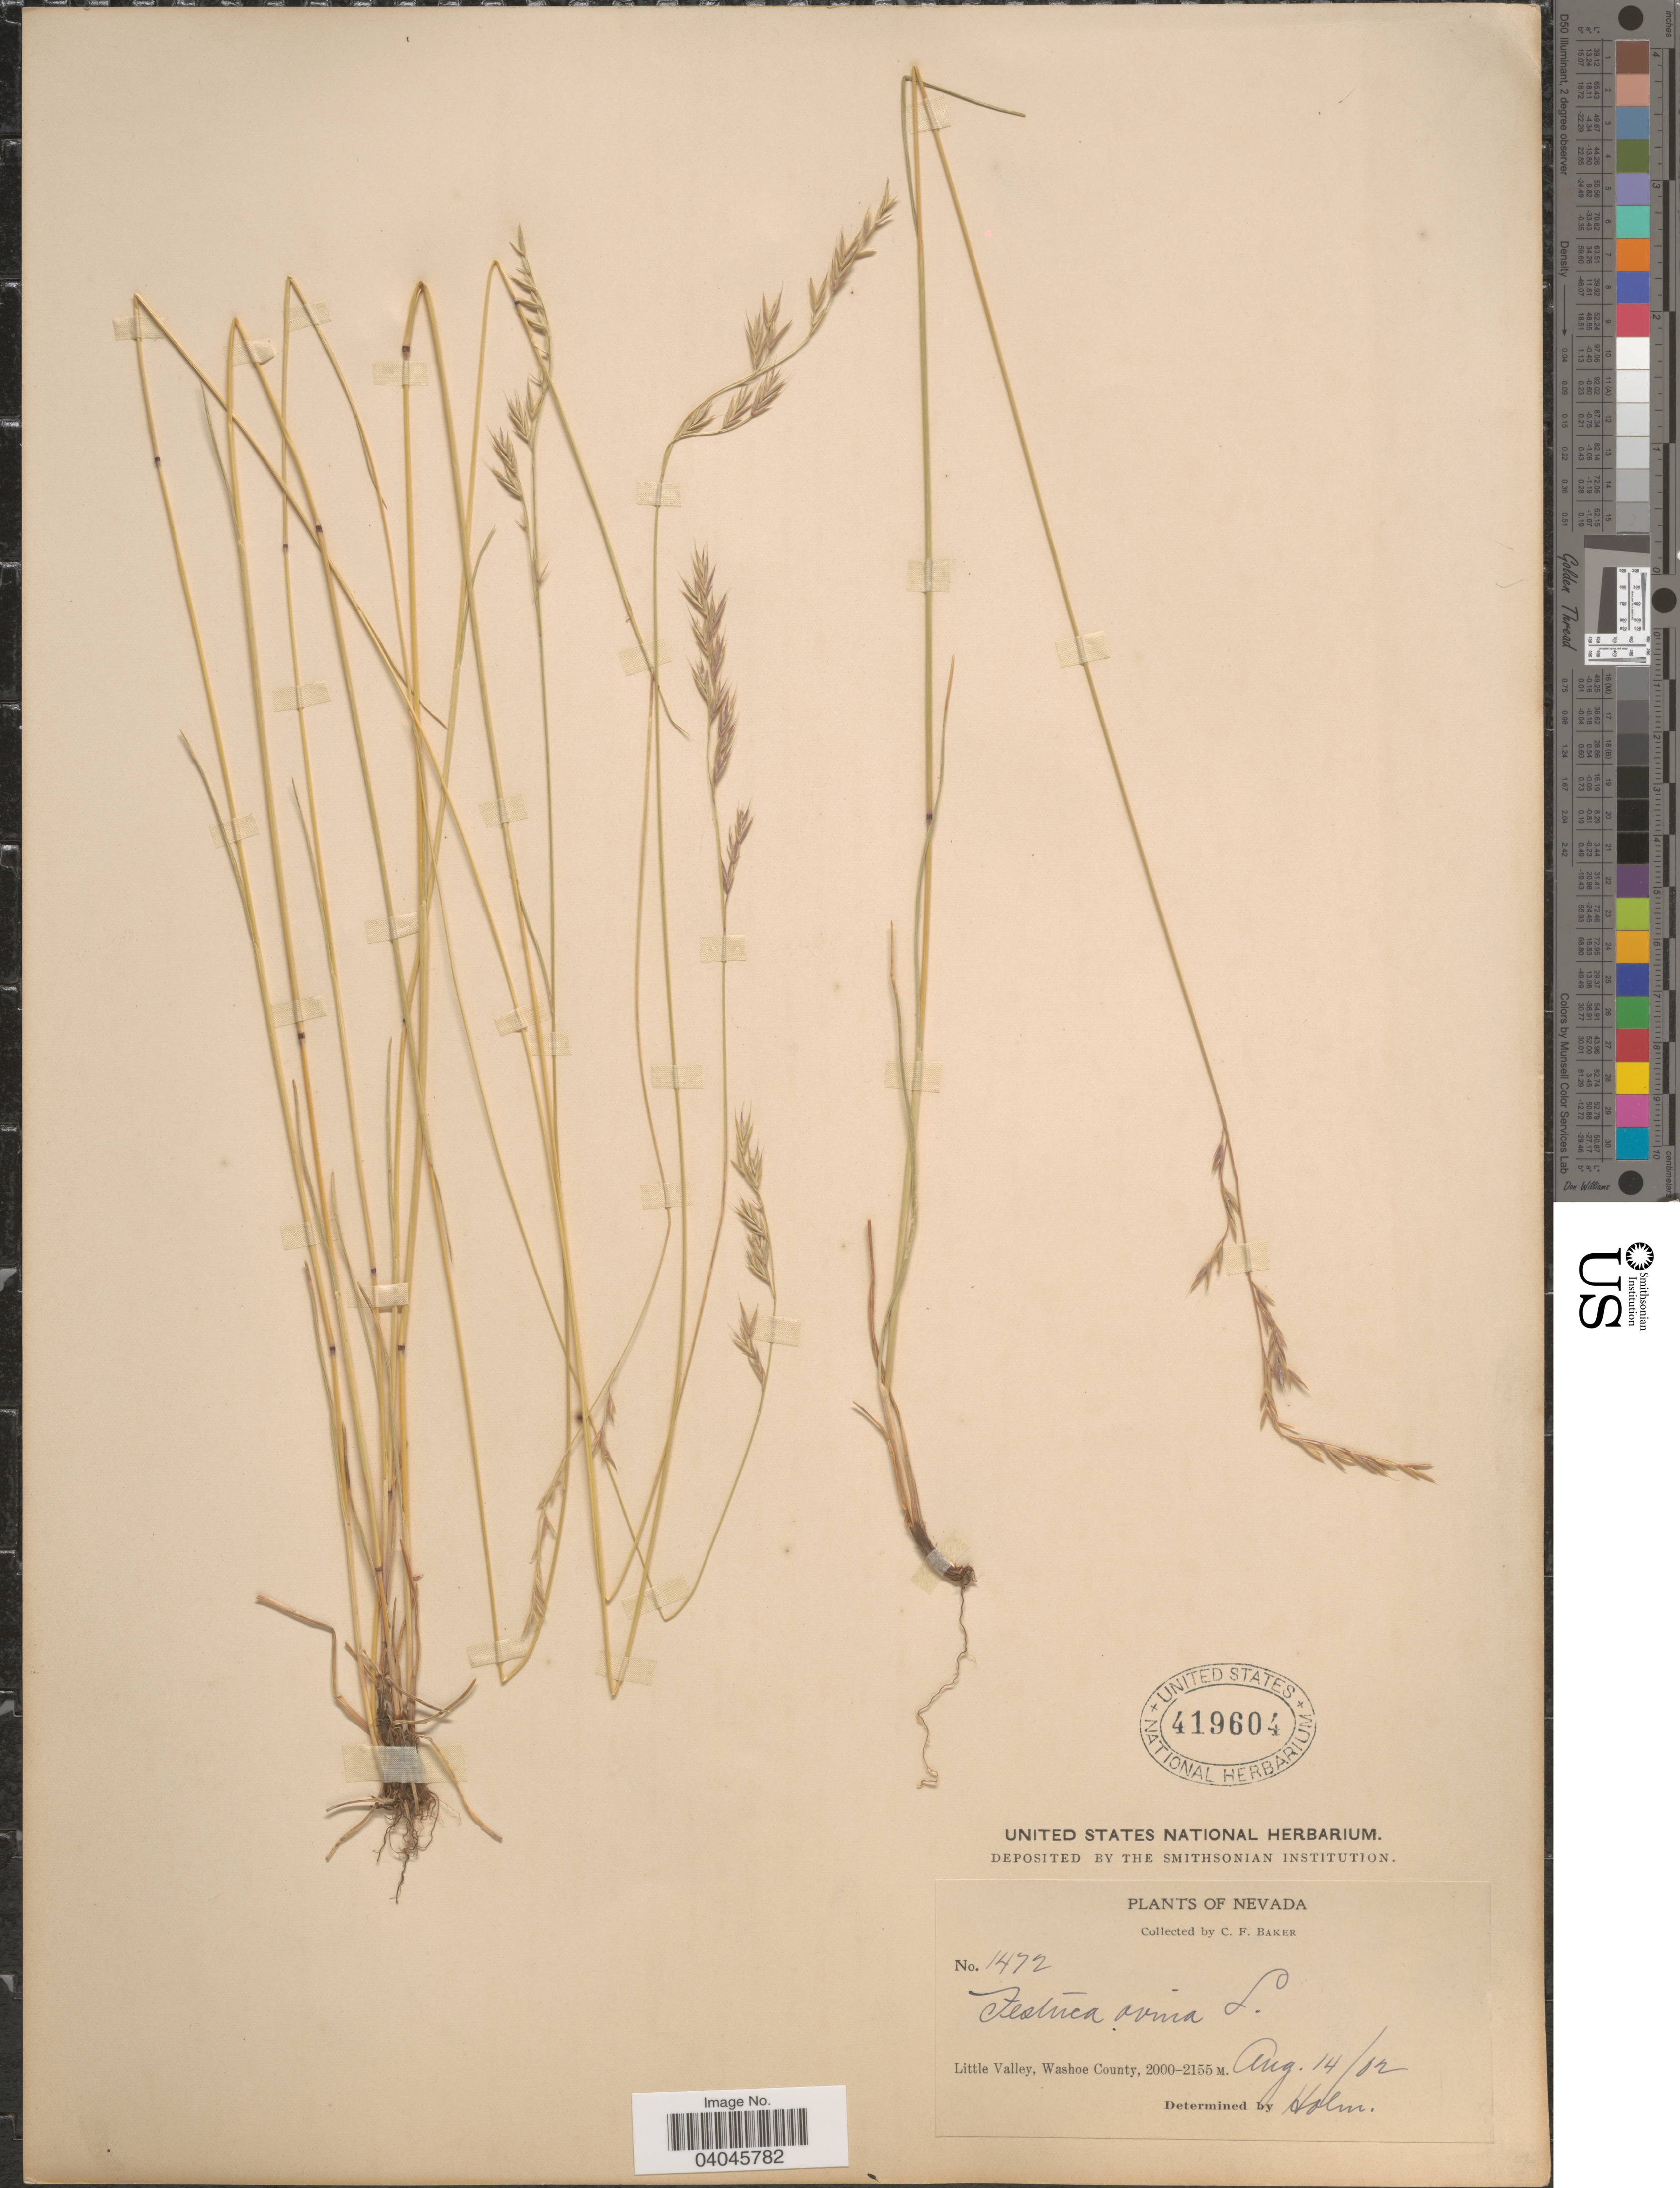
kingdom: Plantae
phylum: Tracheophyta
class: Liliopsida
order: Poales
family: Poaceae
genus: Festuca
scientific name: Festuca rubra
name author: L.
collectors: C. F. Baker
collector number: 1472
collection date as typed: Transcribed d/m/y: 14/8/2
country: United States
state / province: Nevada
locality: Little Valley, Washoe County.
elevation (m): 2000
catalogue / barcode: US 419604